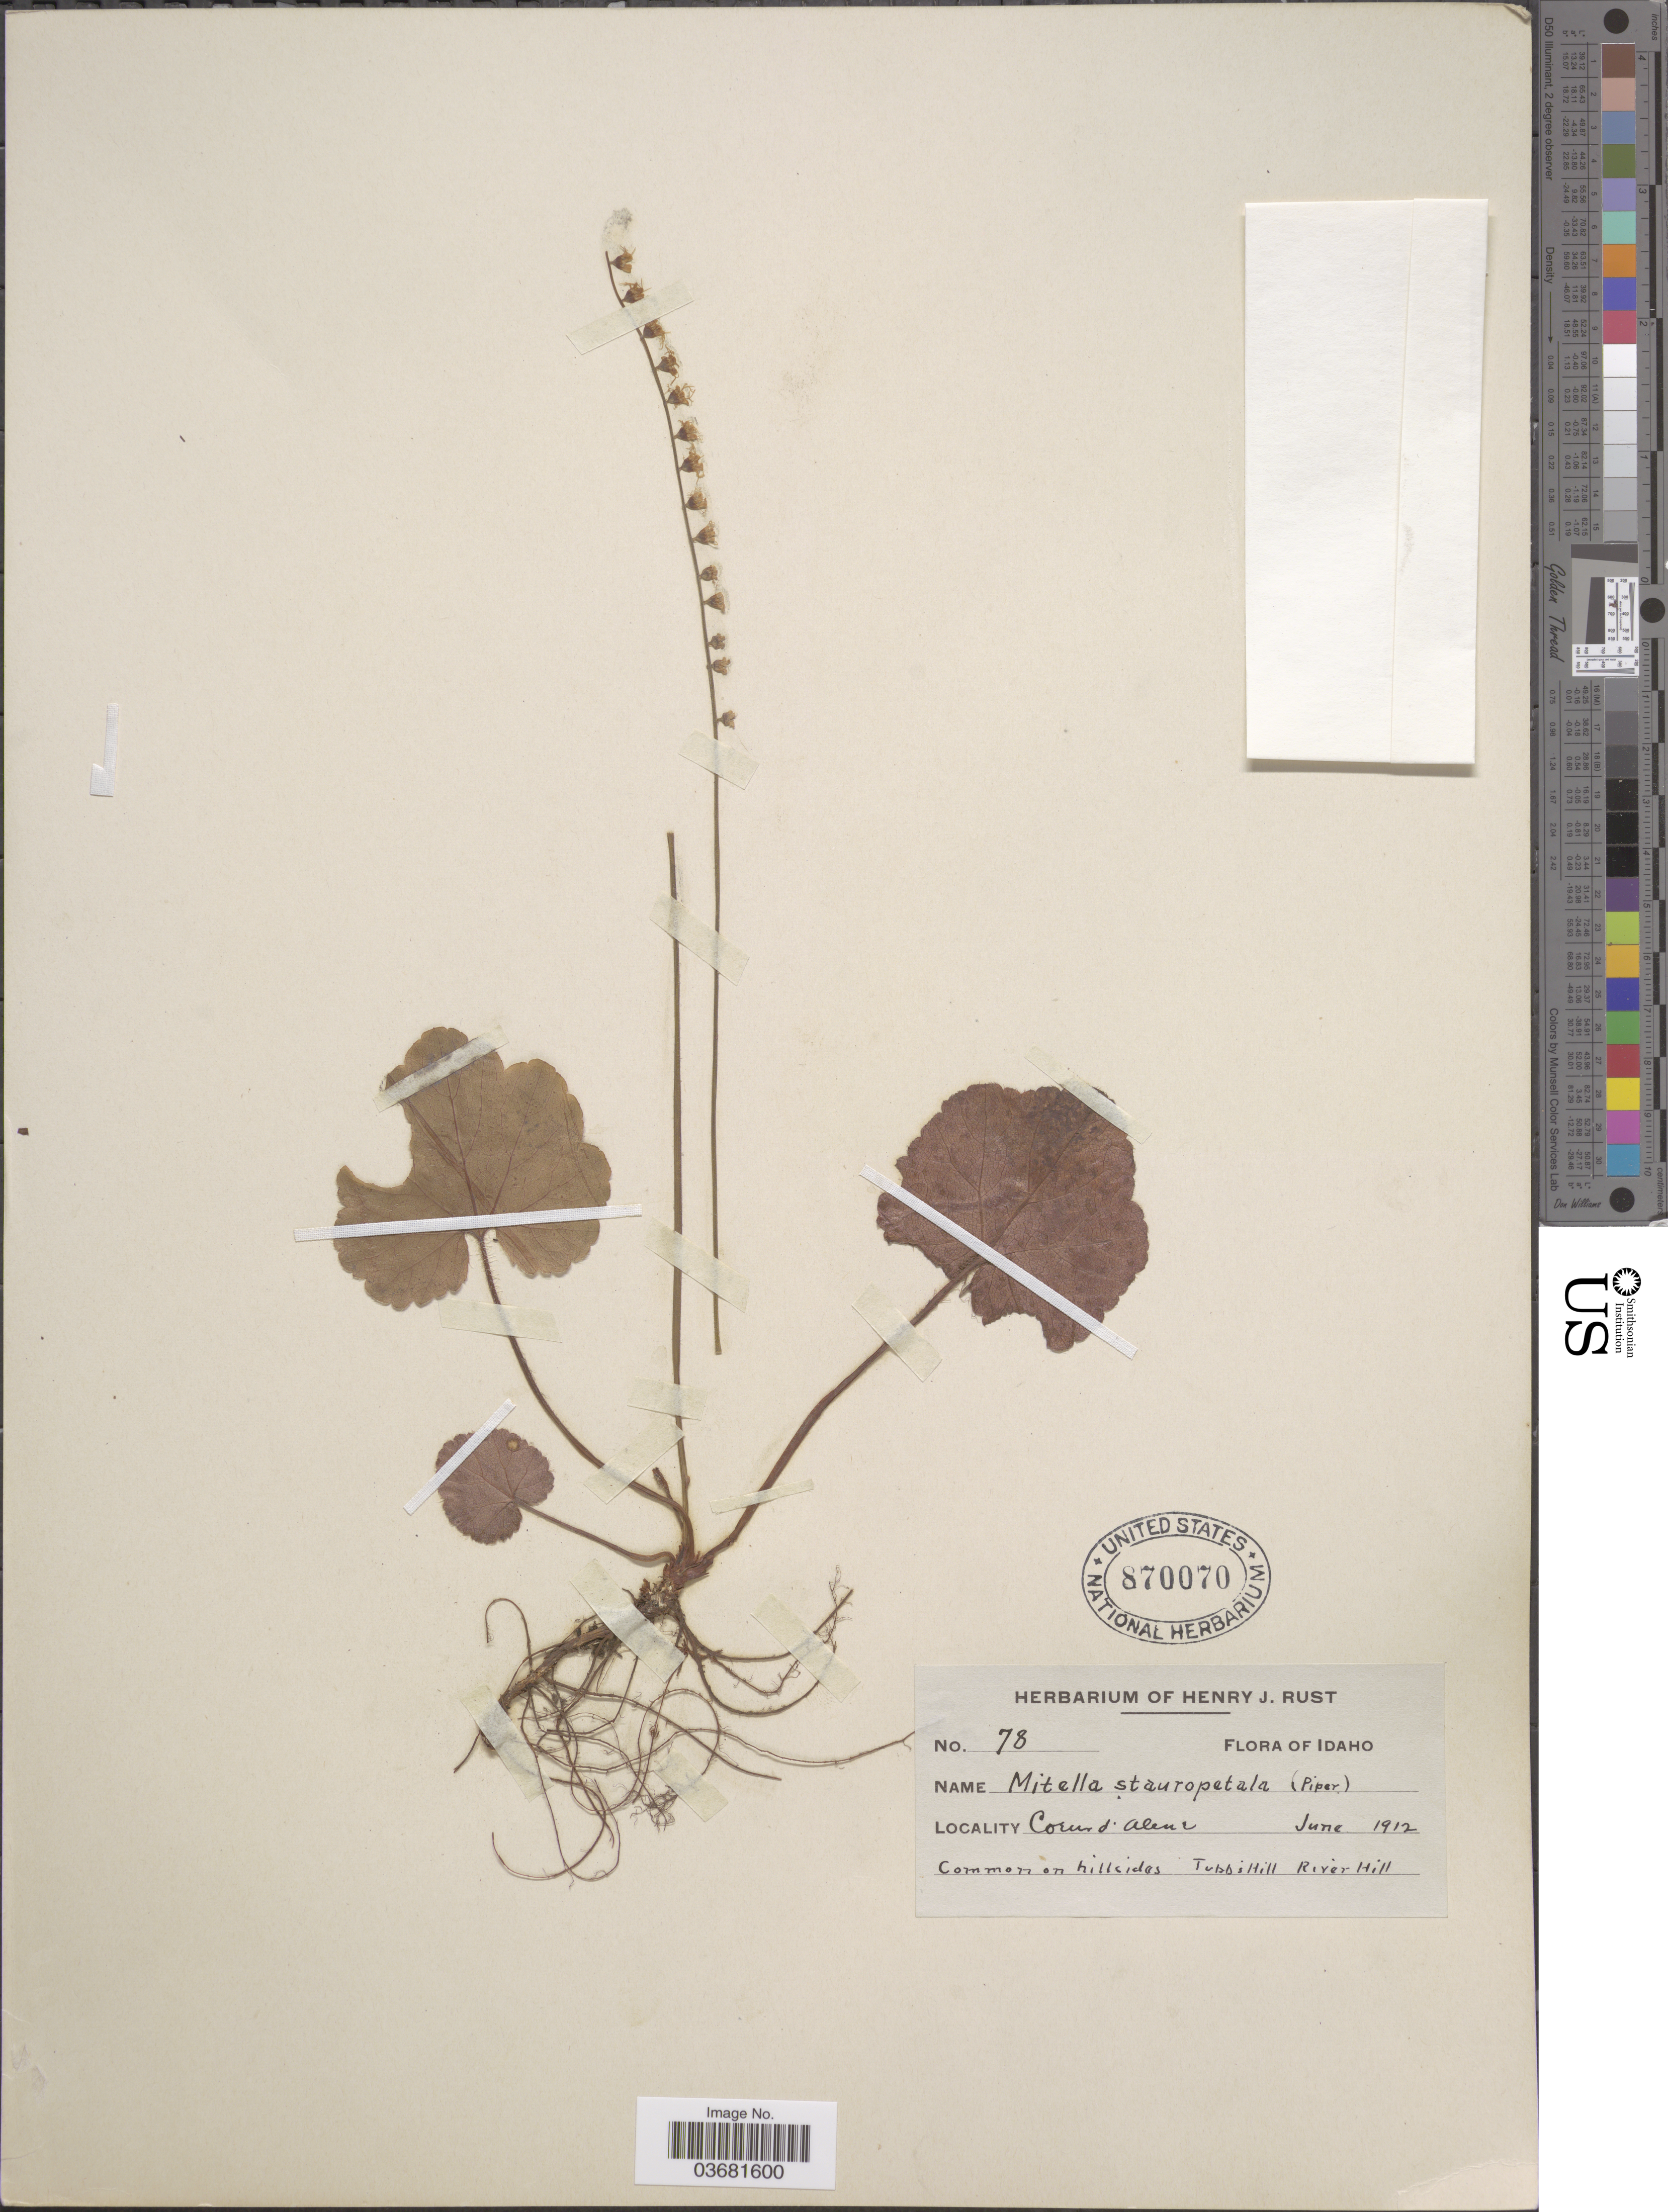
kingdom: Plantae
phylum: Tracheophyta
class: Magnoliopsida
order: Saxifragales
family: Saxifragaceae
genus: Mitella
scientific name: Mitella stauropetala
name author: Piper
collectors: ex herb. Henry J. Rust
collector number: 78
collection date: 1912-06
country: United States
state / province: Idaho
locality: Coeur d'Alene. Common on hillsides. Tubb's Hill. River Hill.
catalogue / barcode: US 870070